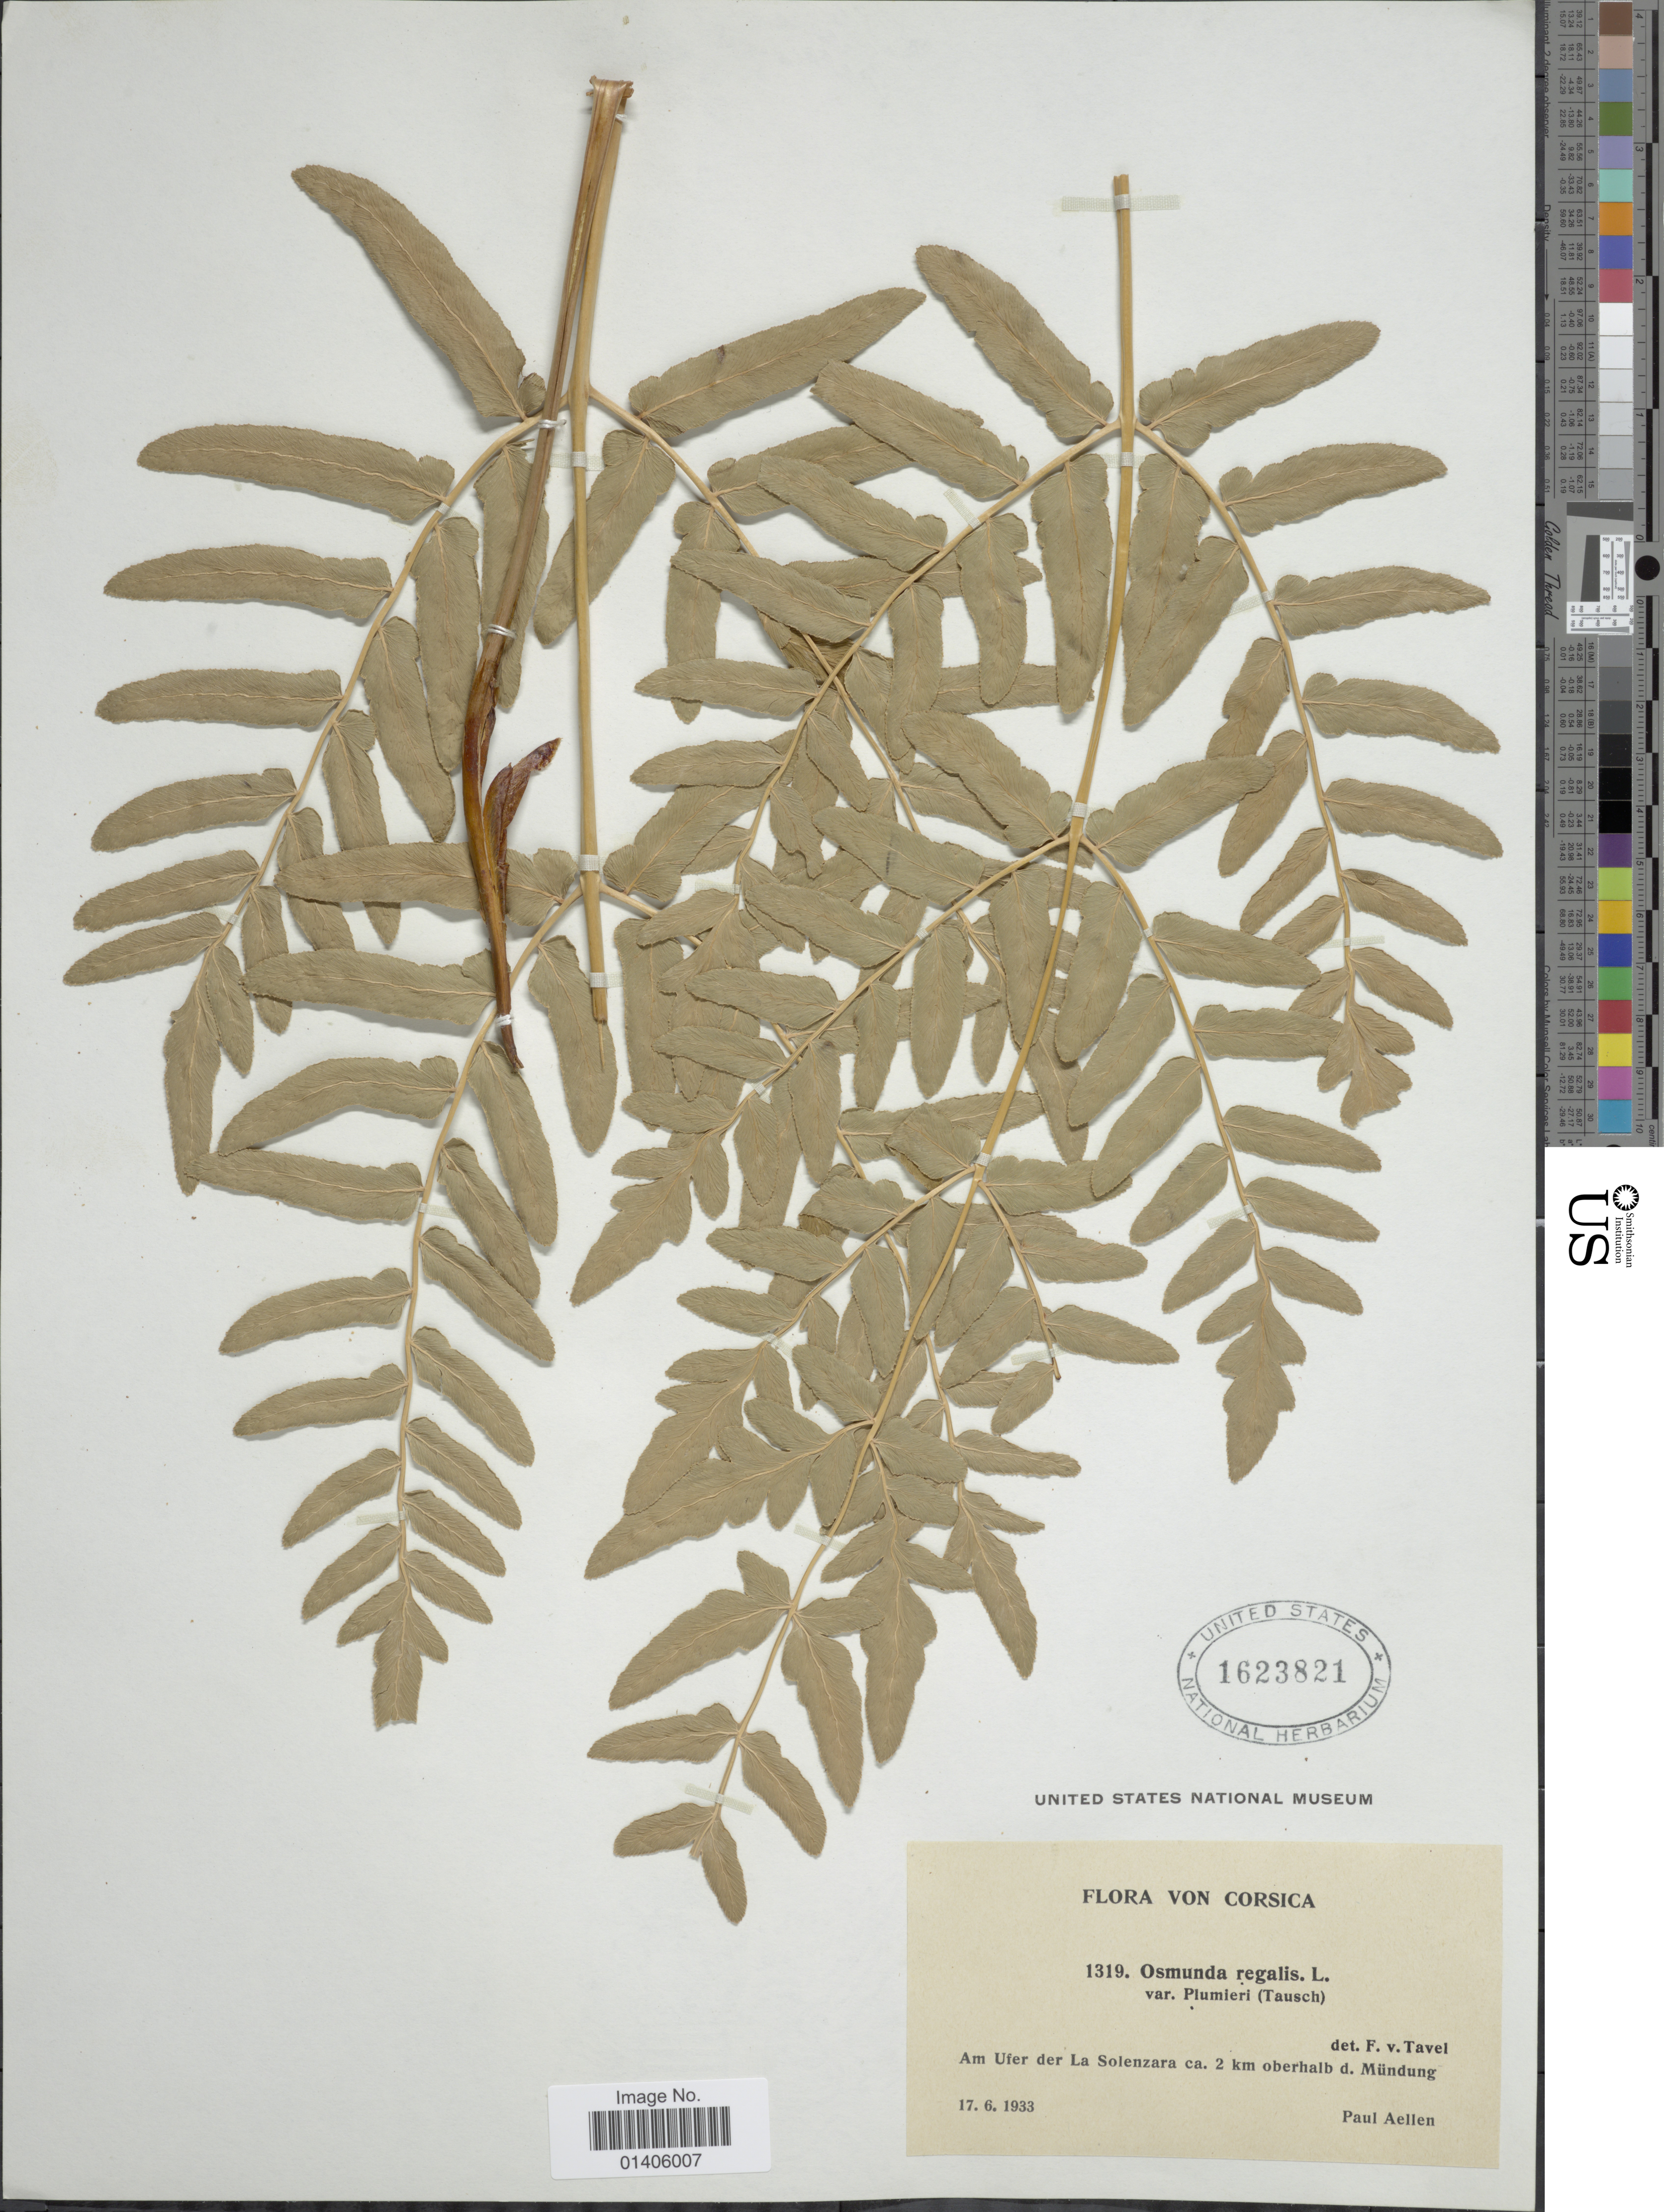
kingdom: Plantae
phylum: Tracheophyta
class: Polypodiopsida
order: Osmundales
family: Osmundaceae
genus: Osmunda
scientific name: Osmunda regalis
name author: L.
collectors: P. Aellen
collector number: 1319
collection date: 1933-06-17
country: France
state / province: Corsica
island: Corse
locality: Am Ufer der La Solenzara ca. 2 oberhalb d. Mündung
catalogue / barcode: US 1623821